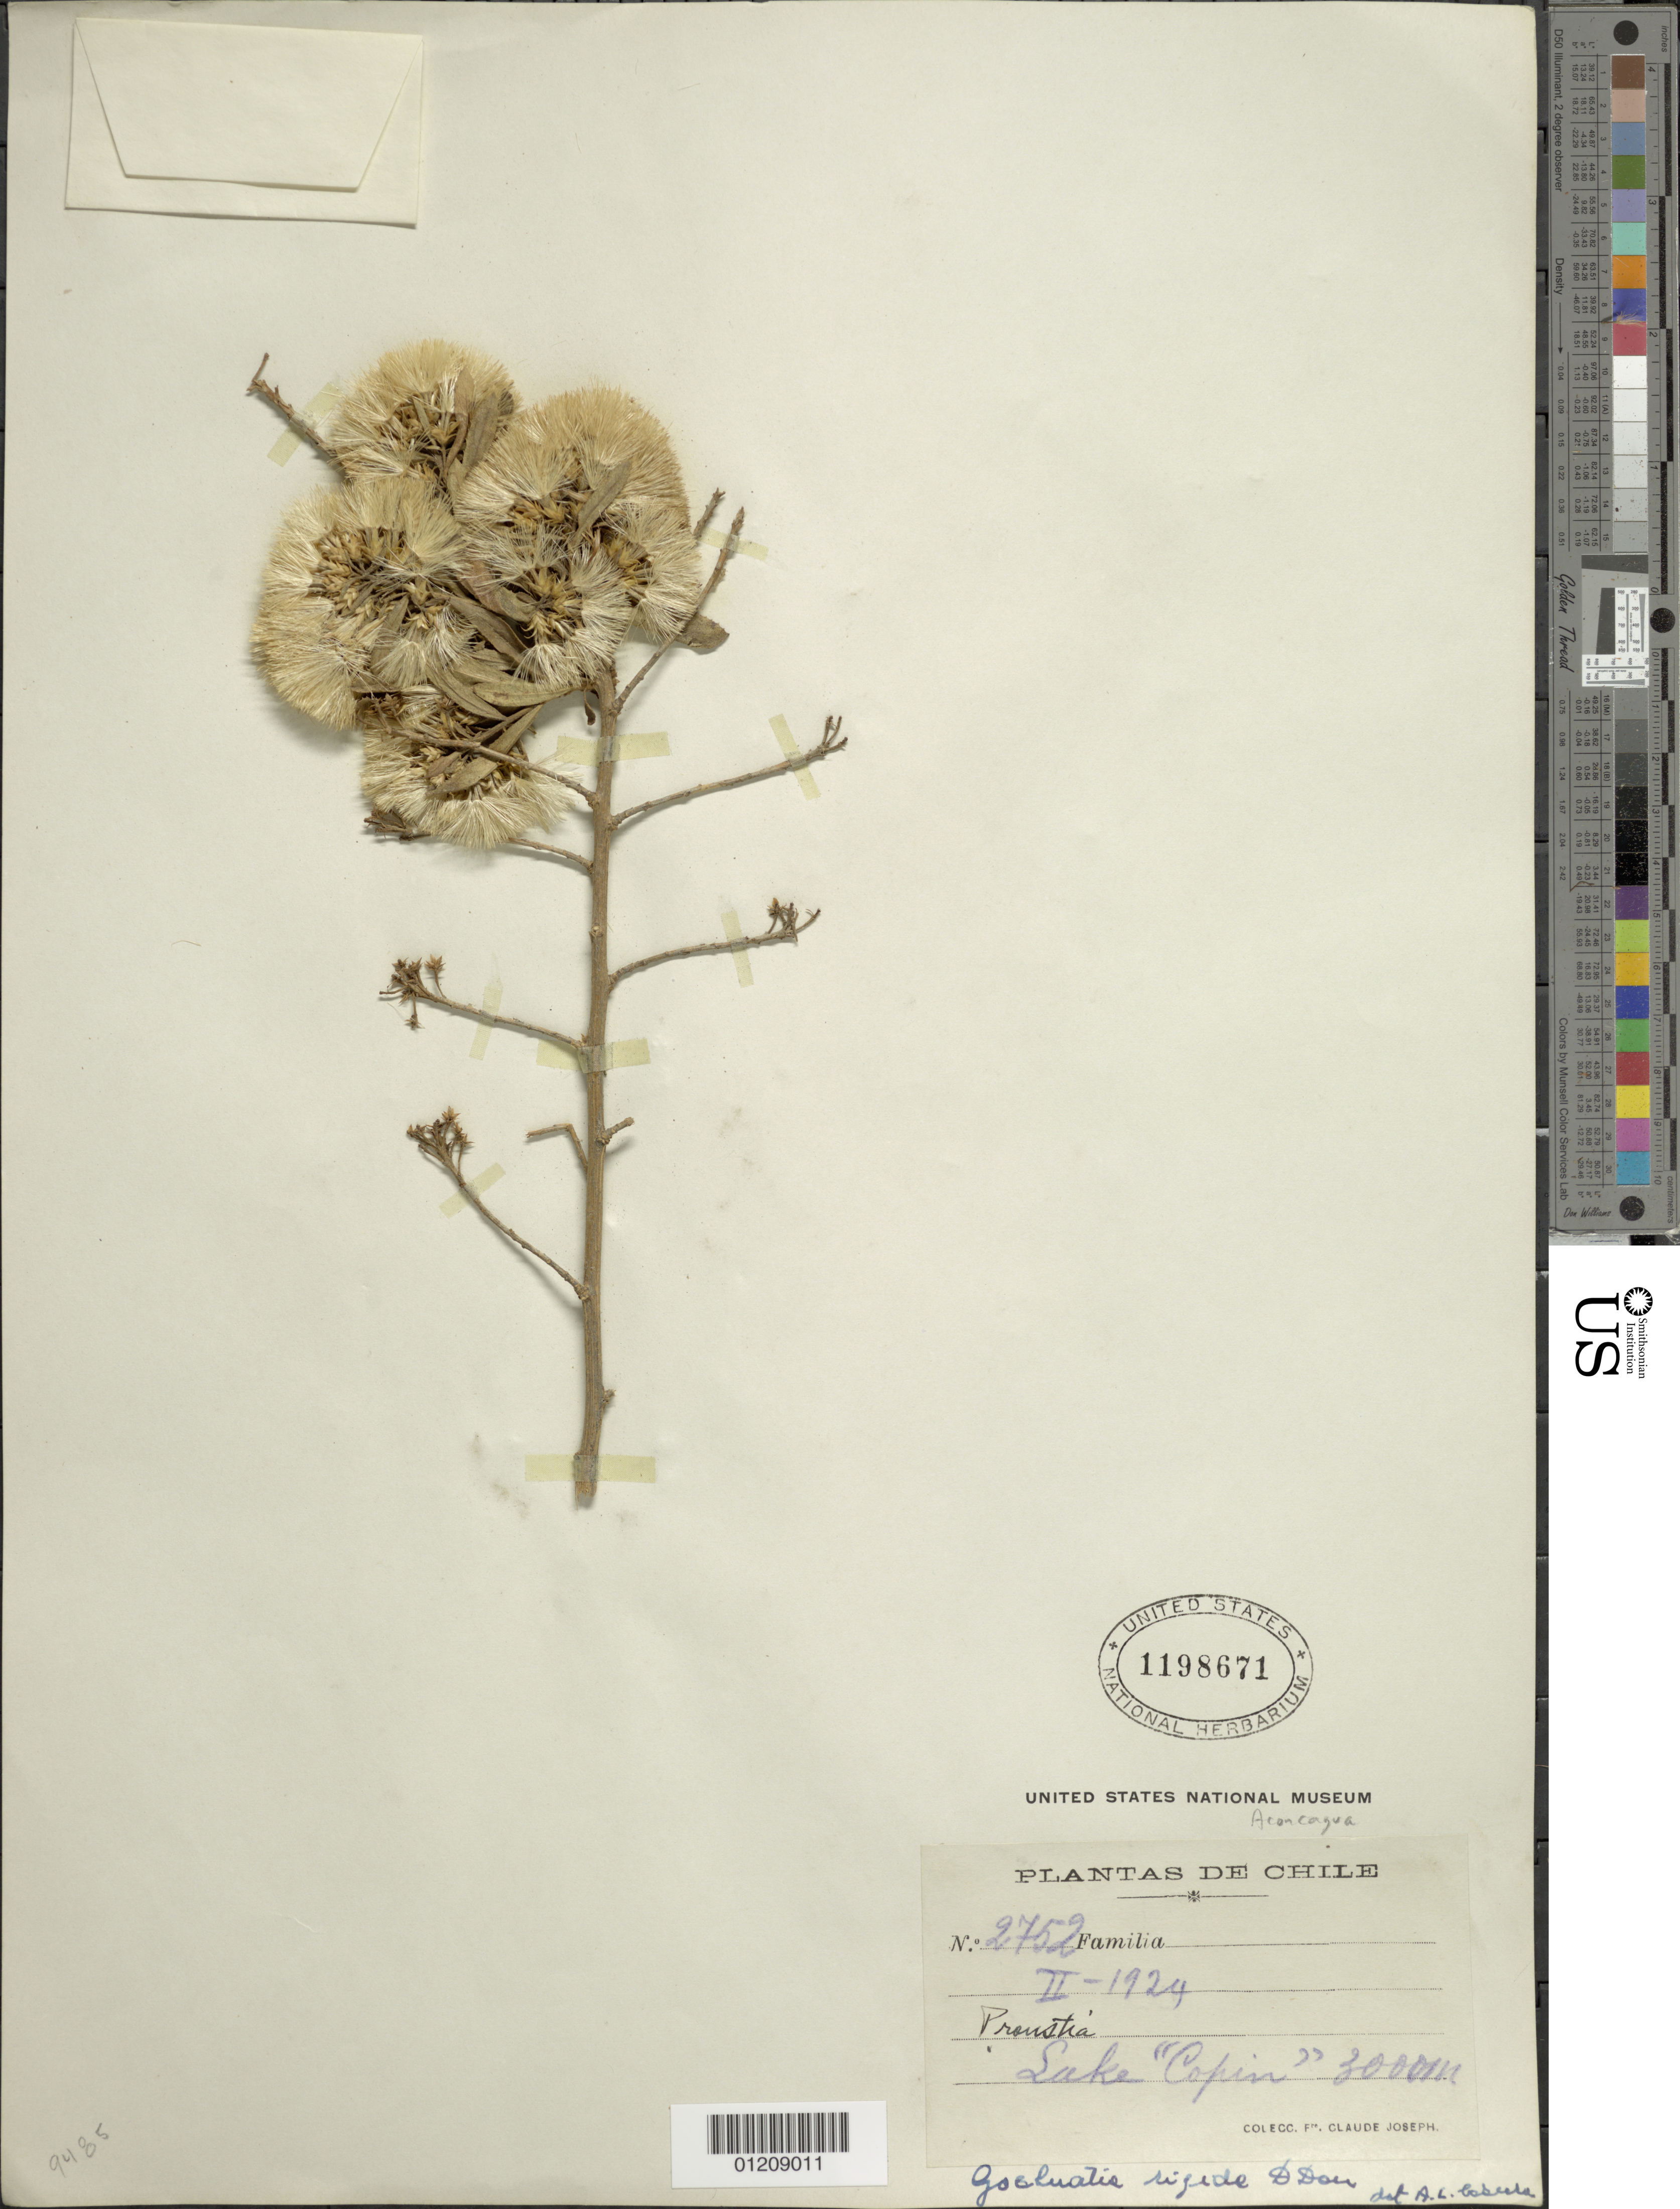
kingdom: Plantae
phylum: Tracheophyta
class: Magnoliopsida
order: Asterales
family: Asteraceae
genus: Pentaphorus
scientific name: Pentaphorus foliolosus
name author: D. Don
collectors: C. Joseph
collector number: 2752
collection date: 1924-02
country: Chile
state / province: Valparaíso (V)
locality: Proustia; Laguna de Copín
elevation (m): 3000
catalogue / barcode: US 1198671